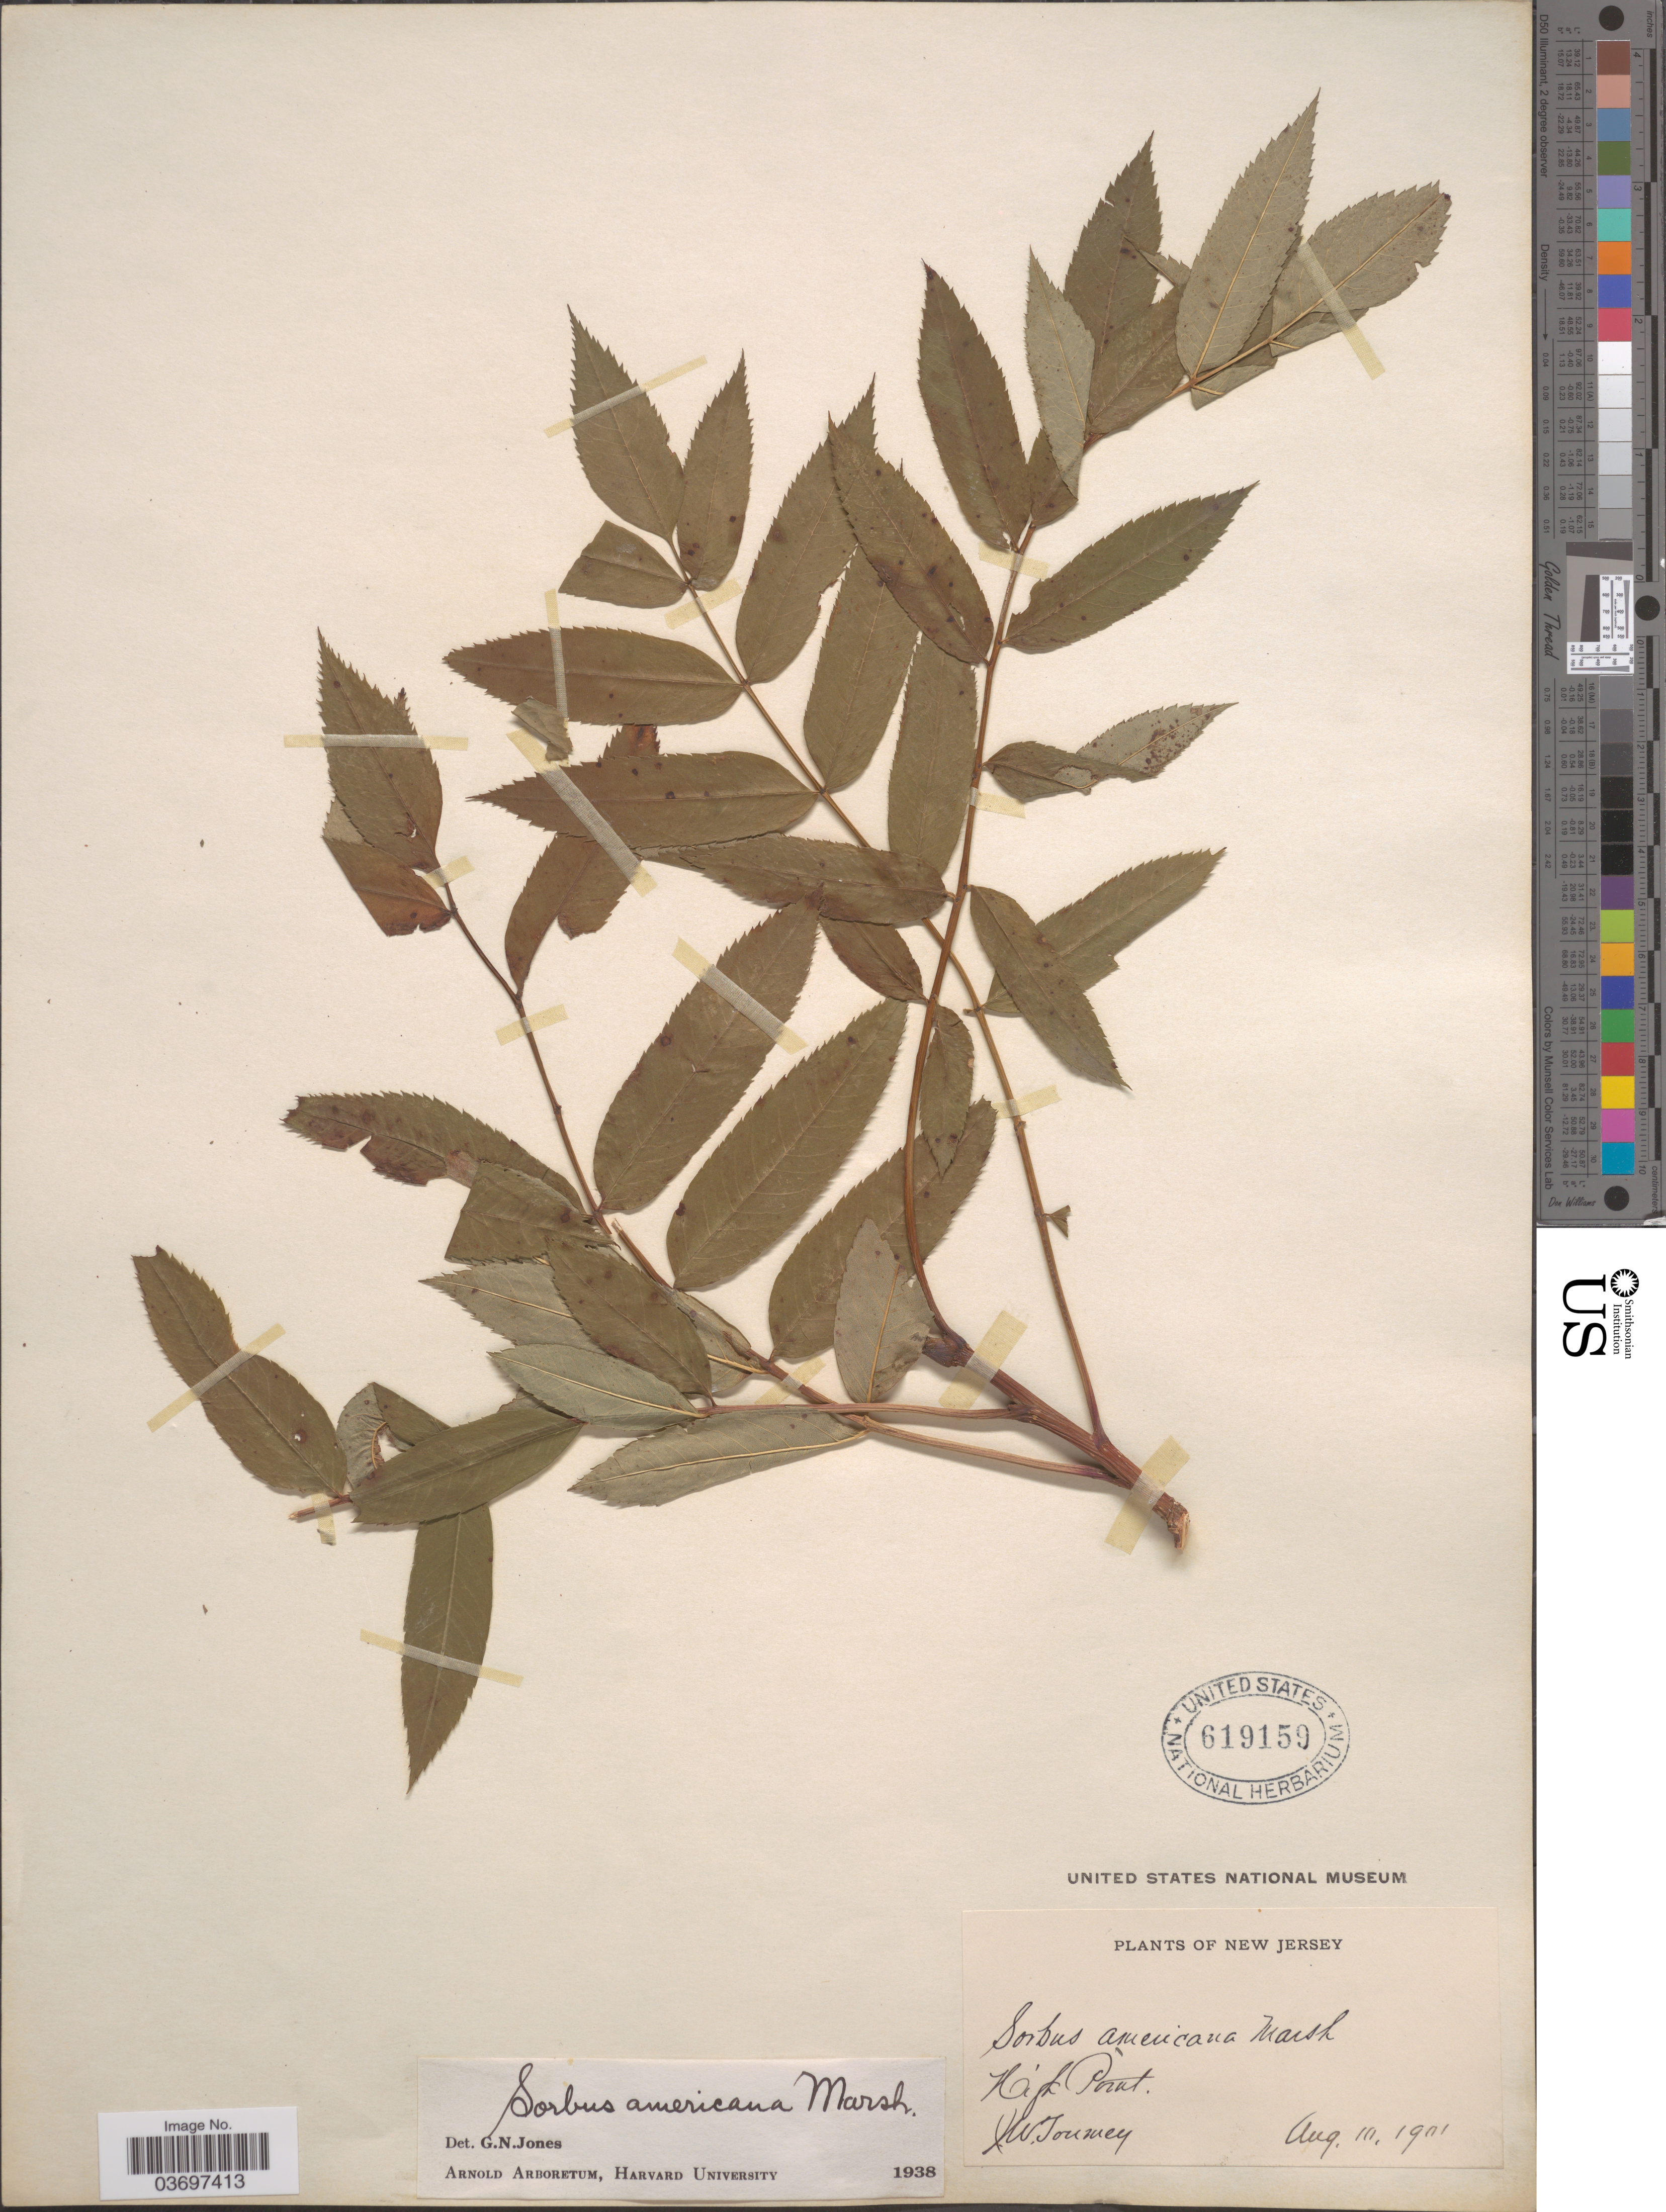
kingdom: Plantae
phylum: Tracheophyta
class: Magnoliopsida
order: Rosales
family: Rosaceae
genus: Sorbus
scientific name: Sorbus americana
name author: Marshall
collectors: J. W. Toumey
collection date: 1901-08-10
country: United States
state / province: New Jersey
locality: High Point.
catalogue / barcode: US 619159